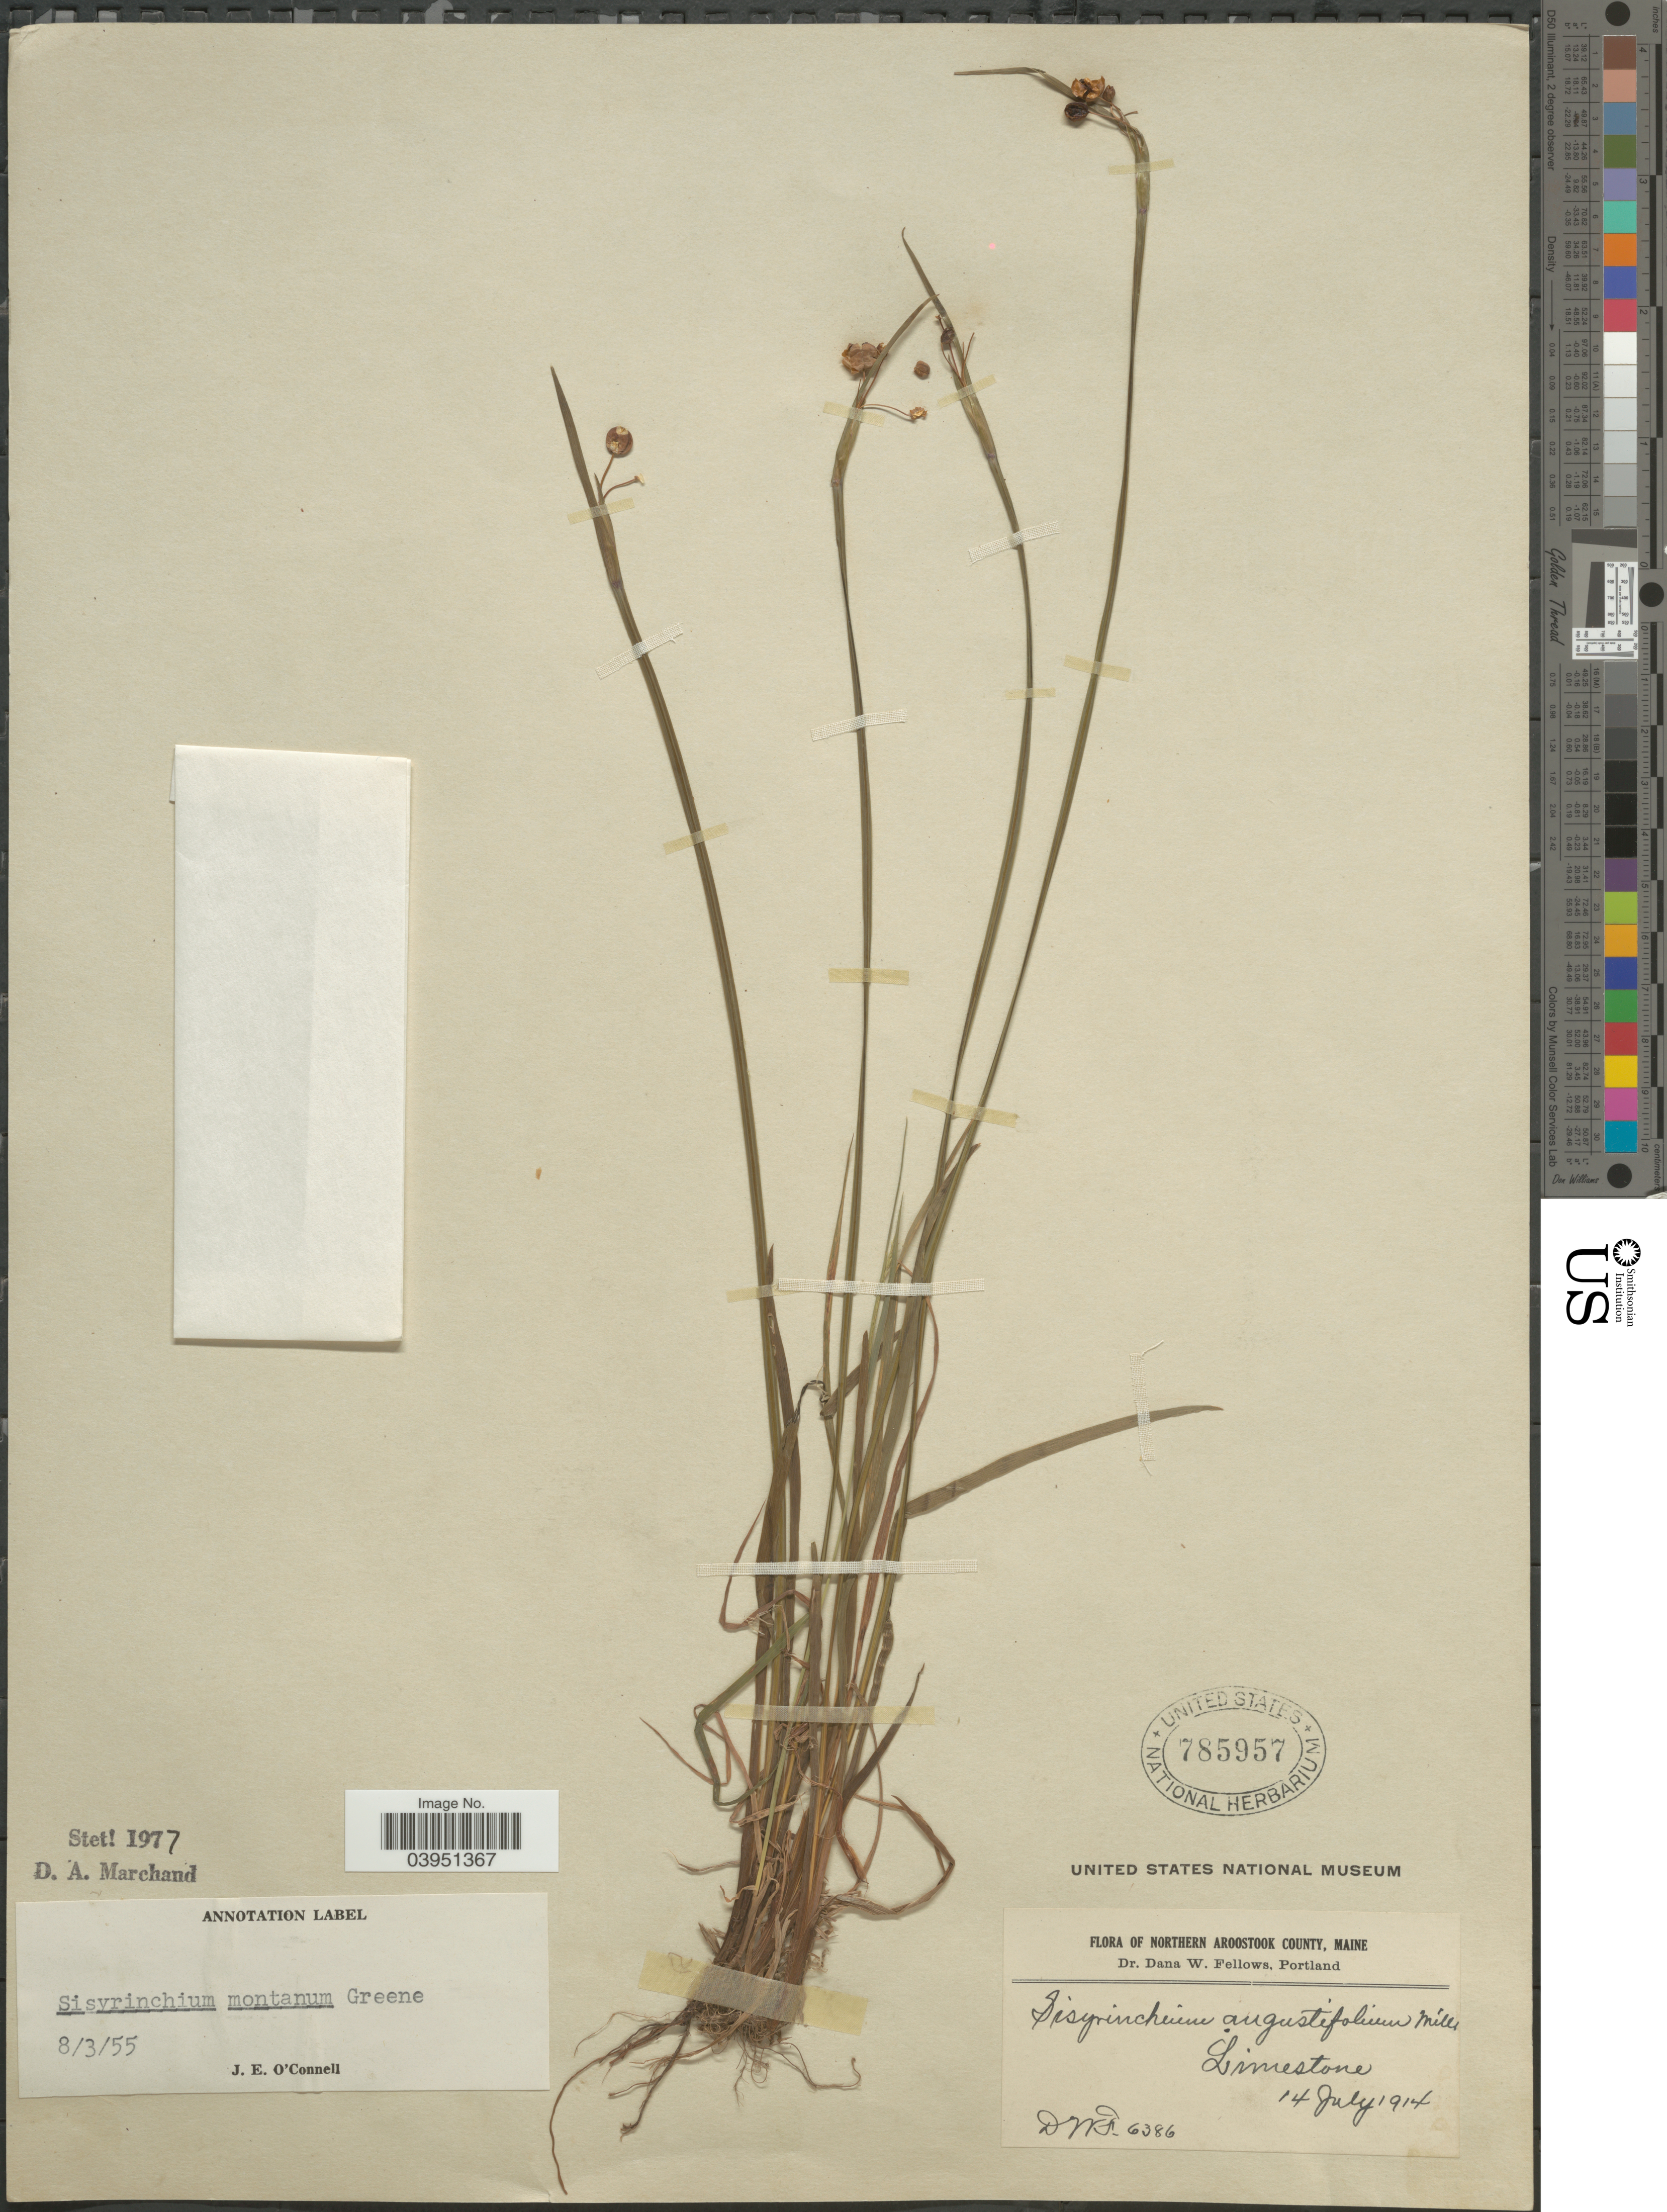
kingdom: Plantae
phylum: Tracheophyta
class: Liliopsida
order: Asparagales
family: Iridaceae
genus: Sisyrinchium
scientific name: Sisyrinchium montanum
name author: Greene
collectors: D. W. Fellows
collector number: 6386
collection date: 1914-07-14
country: United States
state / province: Maine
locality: Northern Aroostook County. Limestone.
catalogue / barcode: US 785957